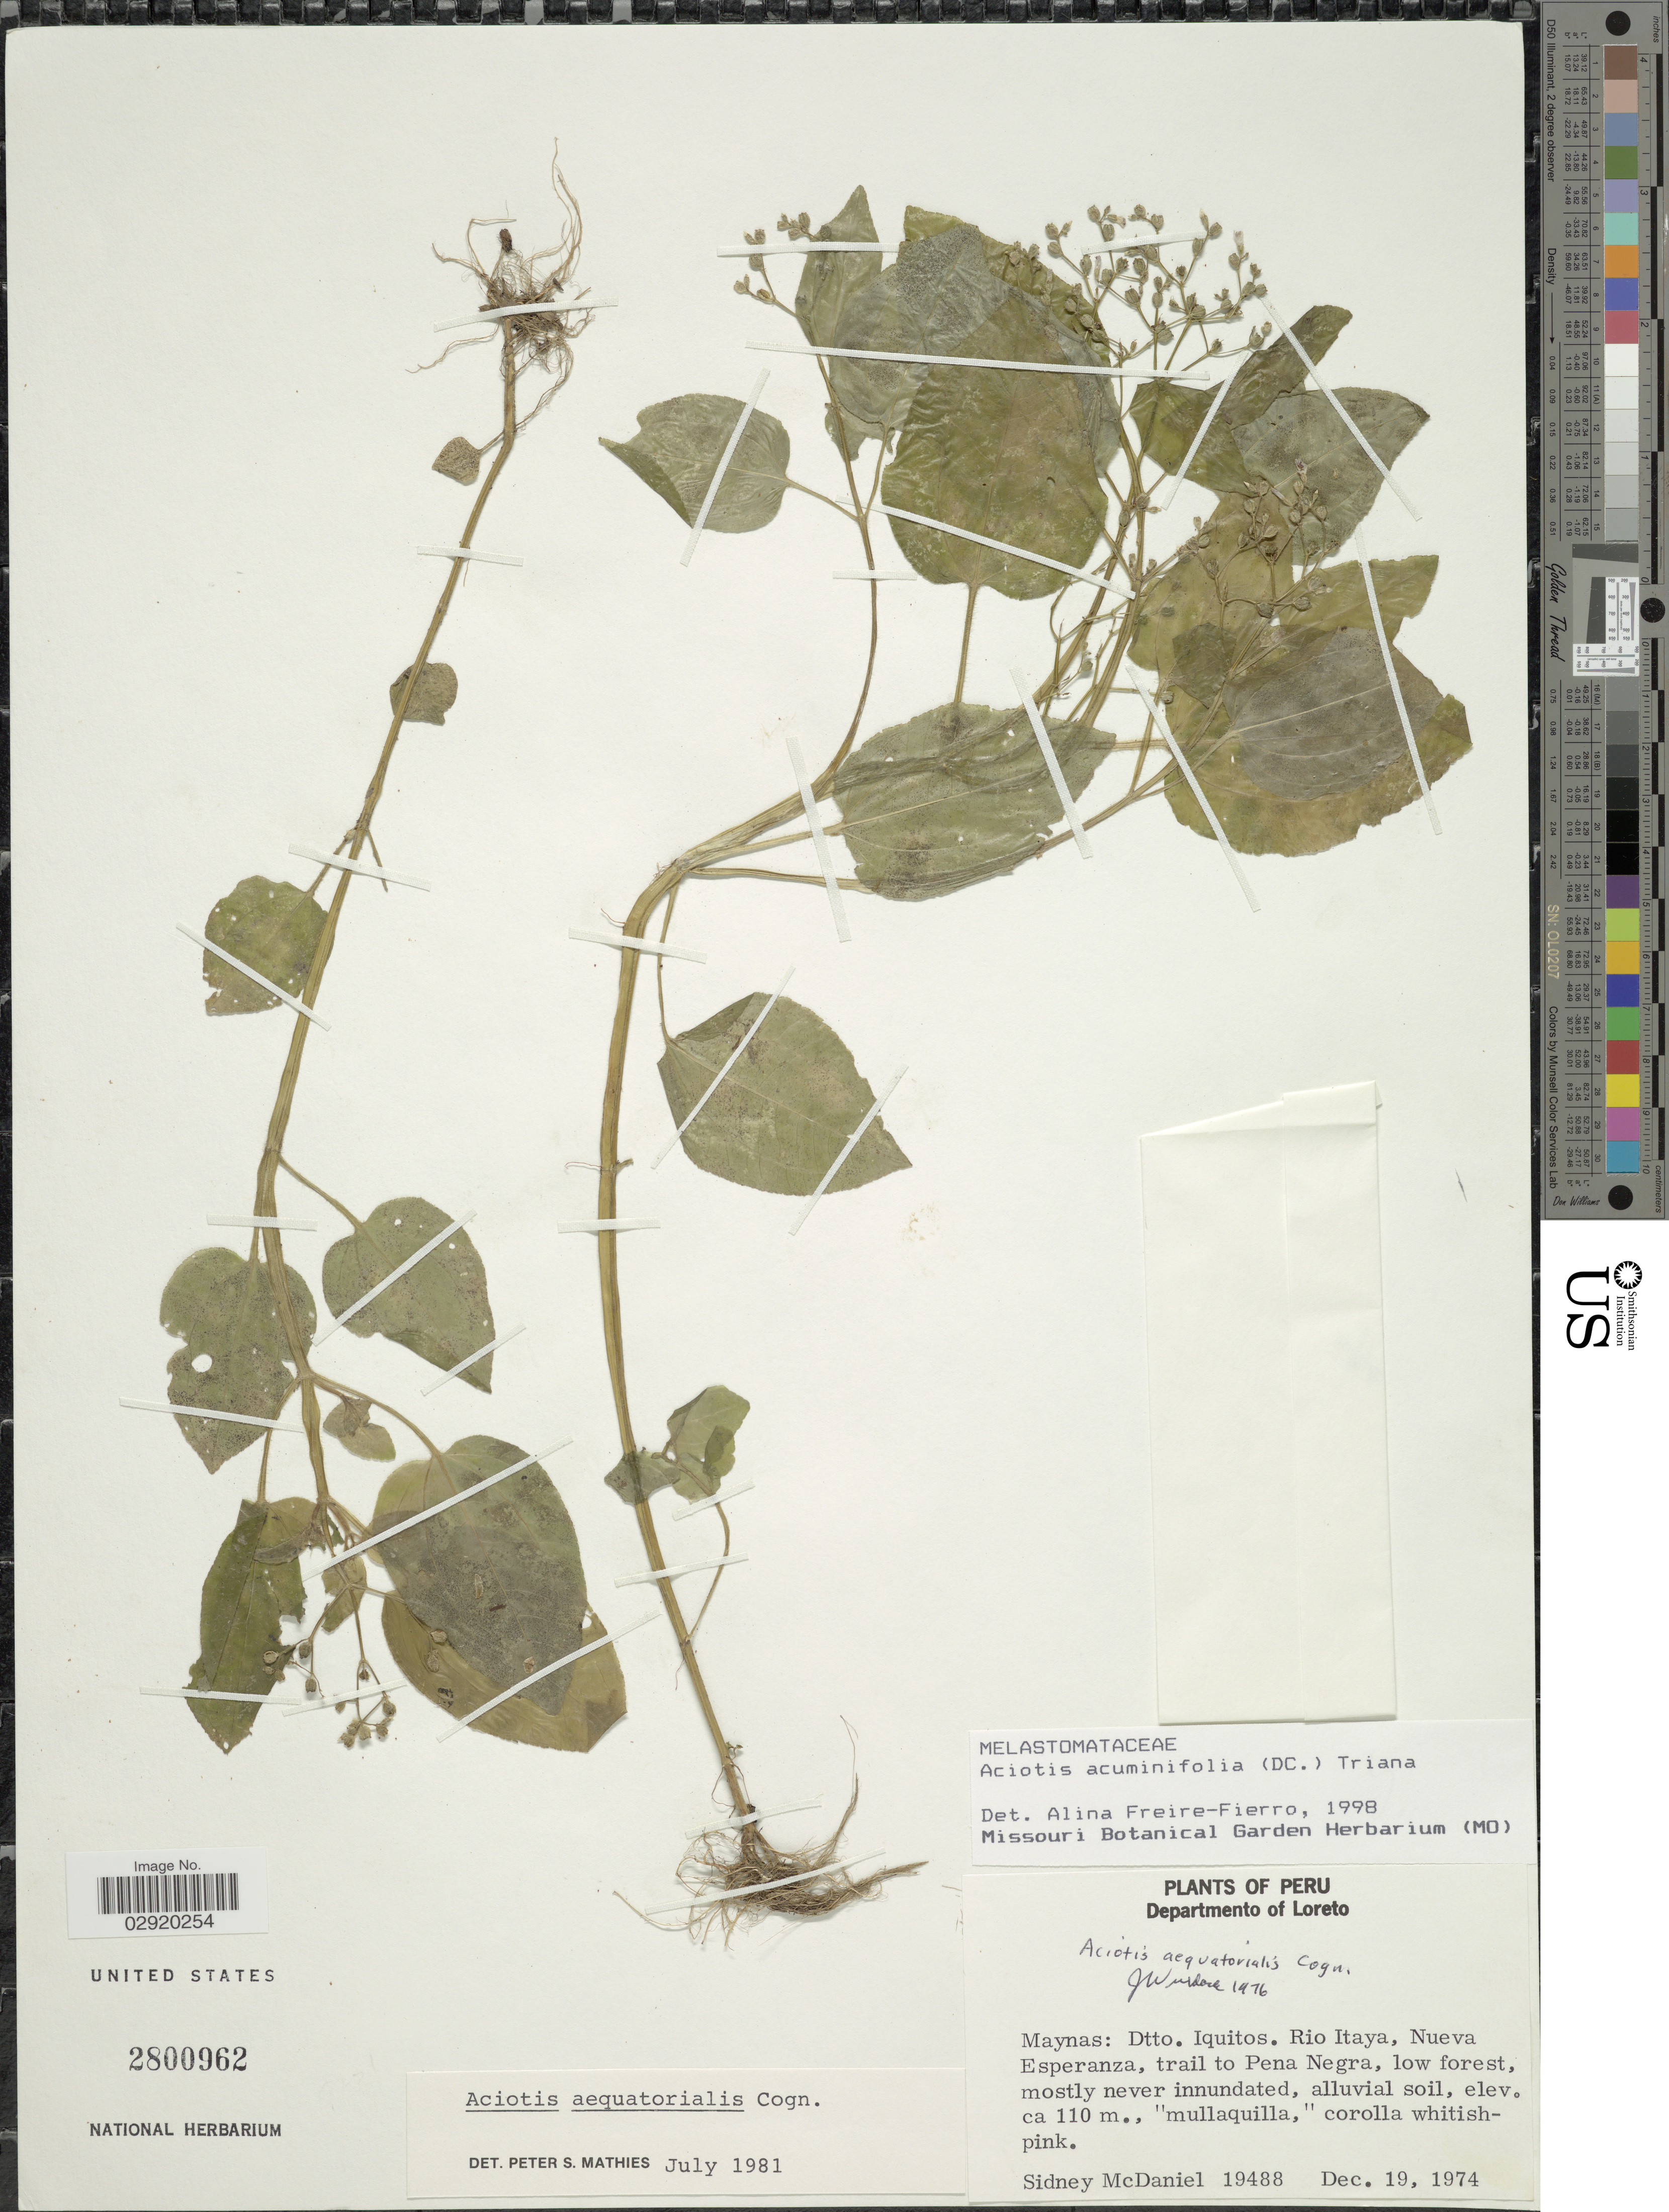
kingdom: Plantae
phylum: Tracheophyta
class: Magnoliopsida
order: Myrtales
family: Melastomataceae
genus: Aciotis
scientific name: Aciotis acuminifolia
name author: (Mart. ex DC.) Triana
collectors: S. McDaniel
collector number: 19488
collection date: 1974-12-19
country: Peru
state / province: Loreto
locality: Departamento of Loreto. Maynas: Dtto. Iquitos. Rio Itaya, Nueva Esperanza, trail to Pena Negra.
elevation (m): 110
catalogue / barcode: US 2800962